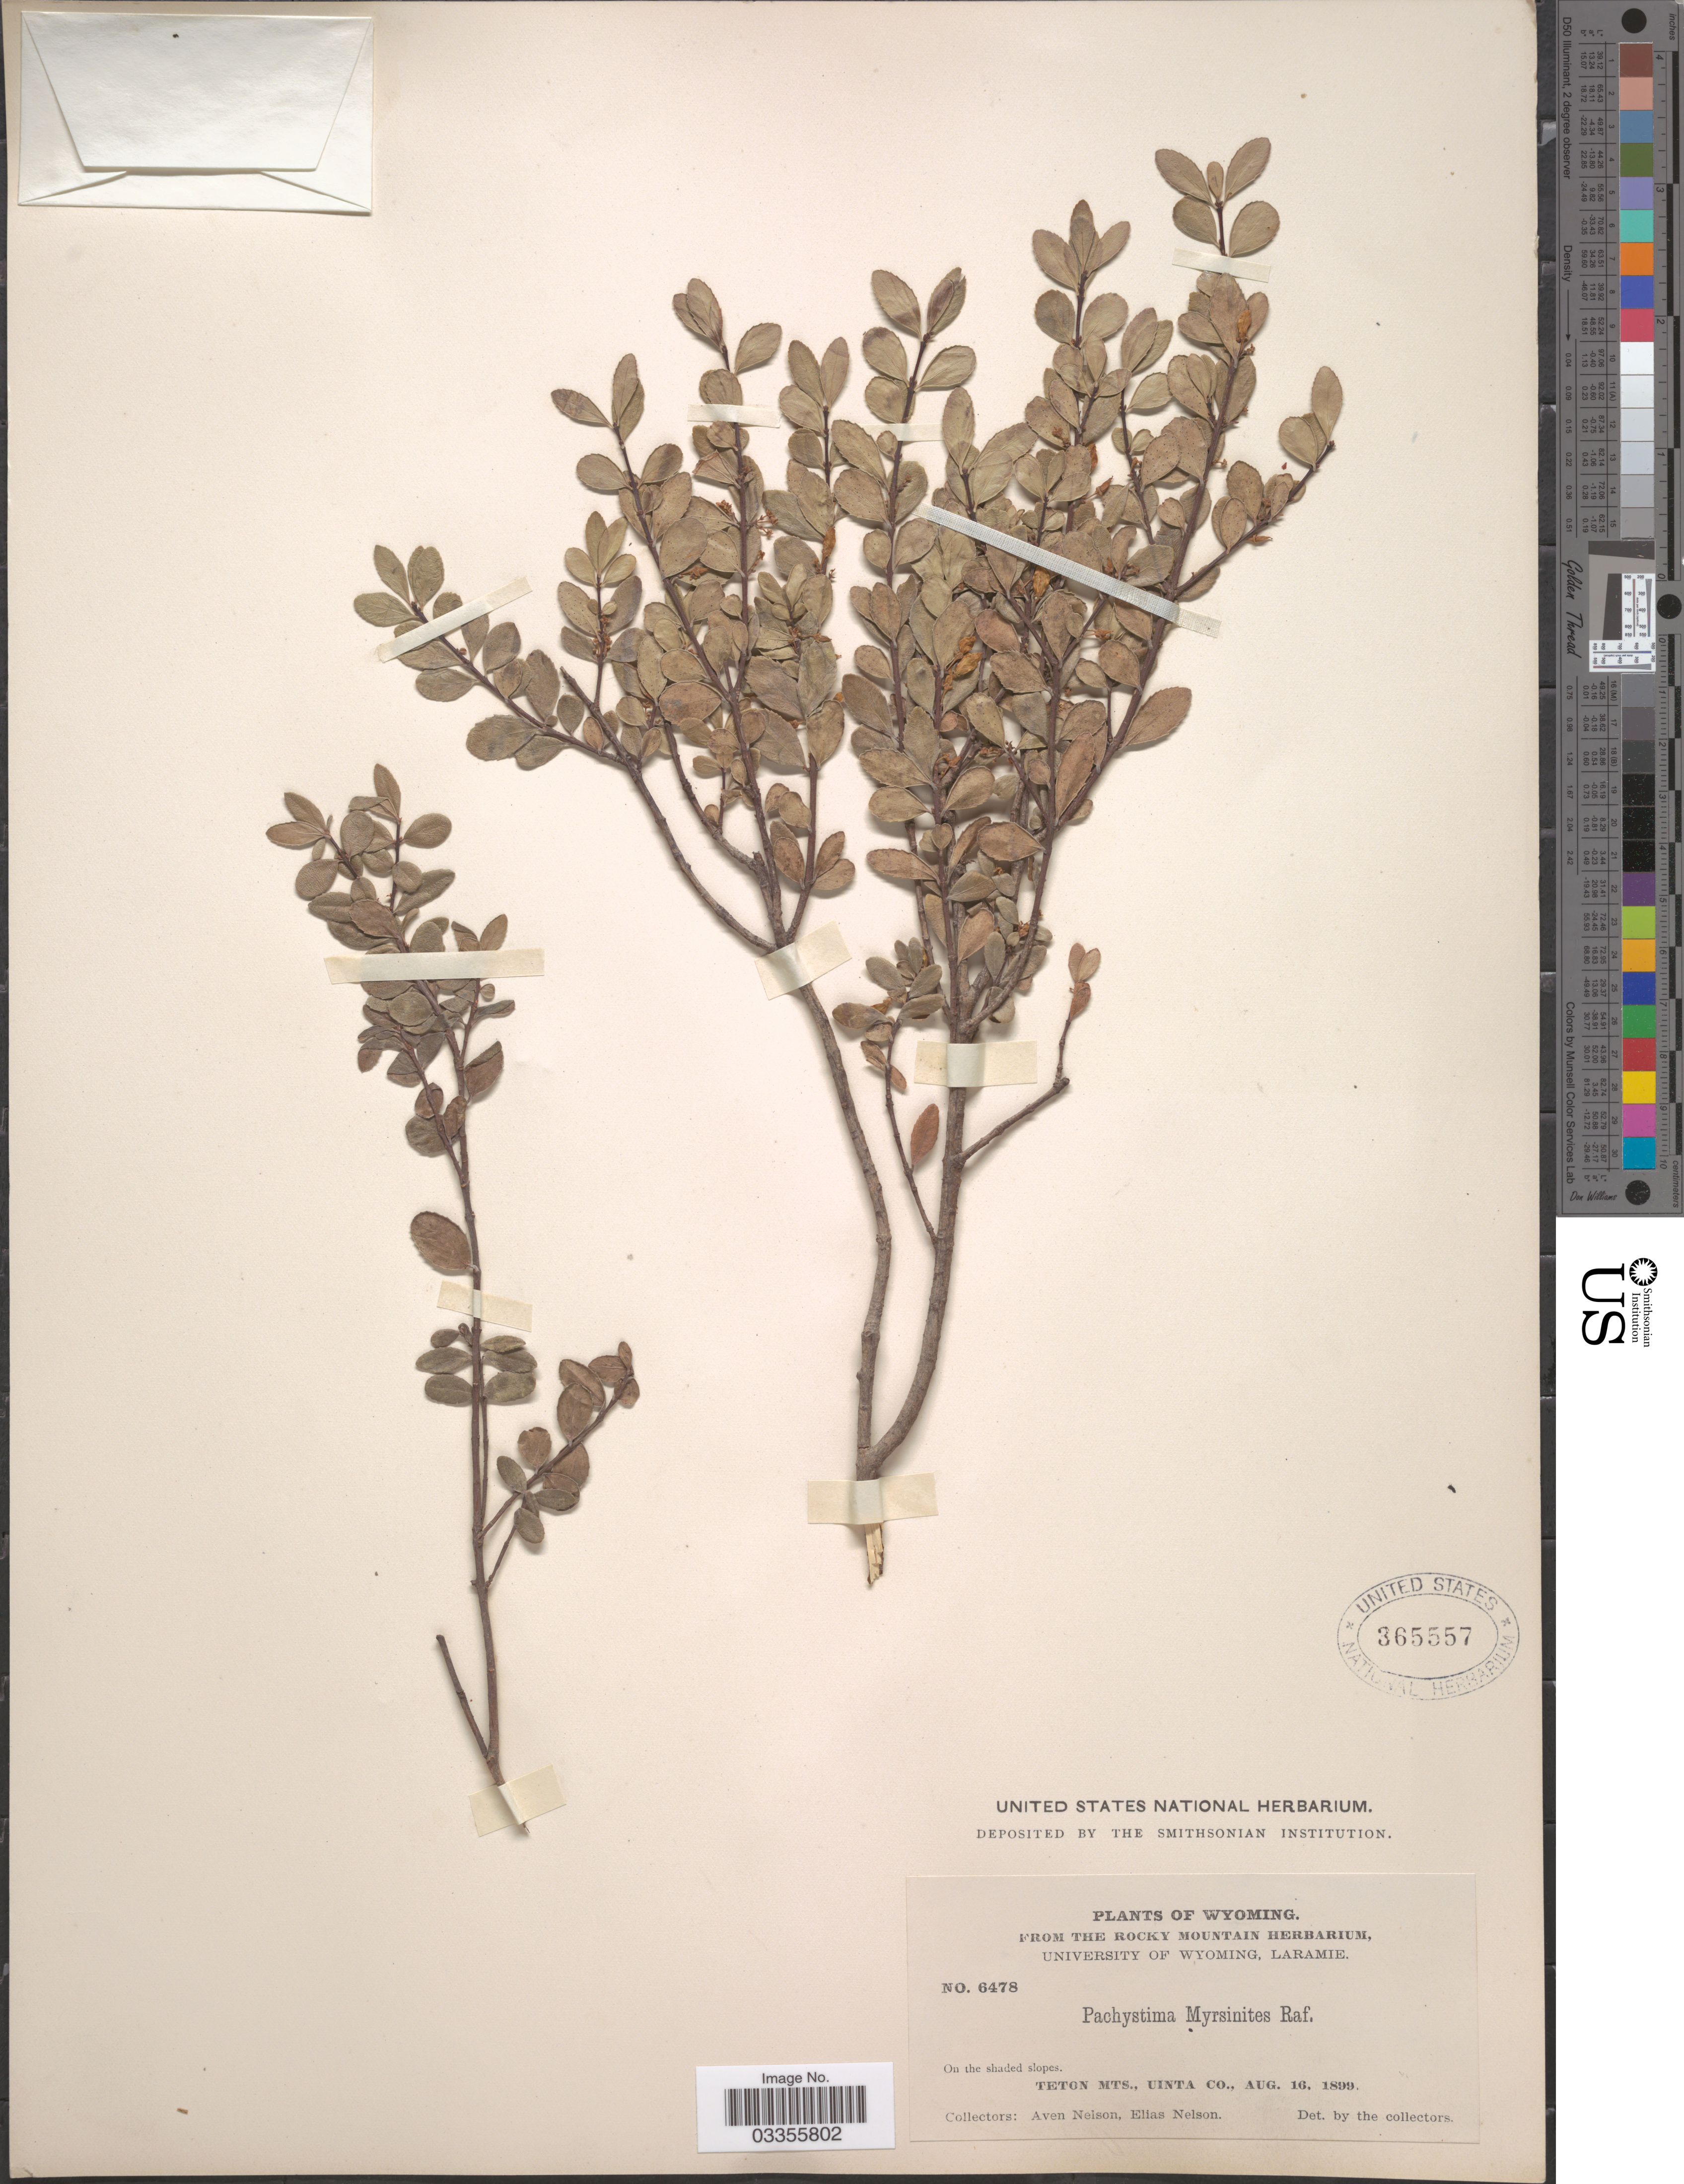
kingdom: Plantae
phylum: Tracheophyta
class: Magnoliopsida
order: Celastrales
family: Celastraceae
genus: Paxistima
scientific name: Paxistima myrsinites subsp. myrsinites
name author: (Pursh) Raf.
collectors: A. Nelson & E. Nelson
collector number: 6478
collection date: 1899-08-16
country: United States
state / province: Wyoming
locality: Teton Mts., Uinta Co.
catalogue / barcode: US 365557